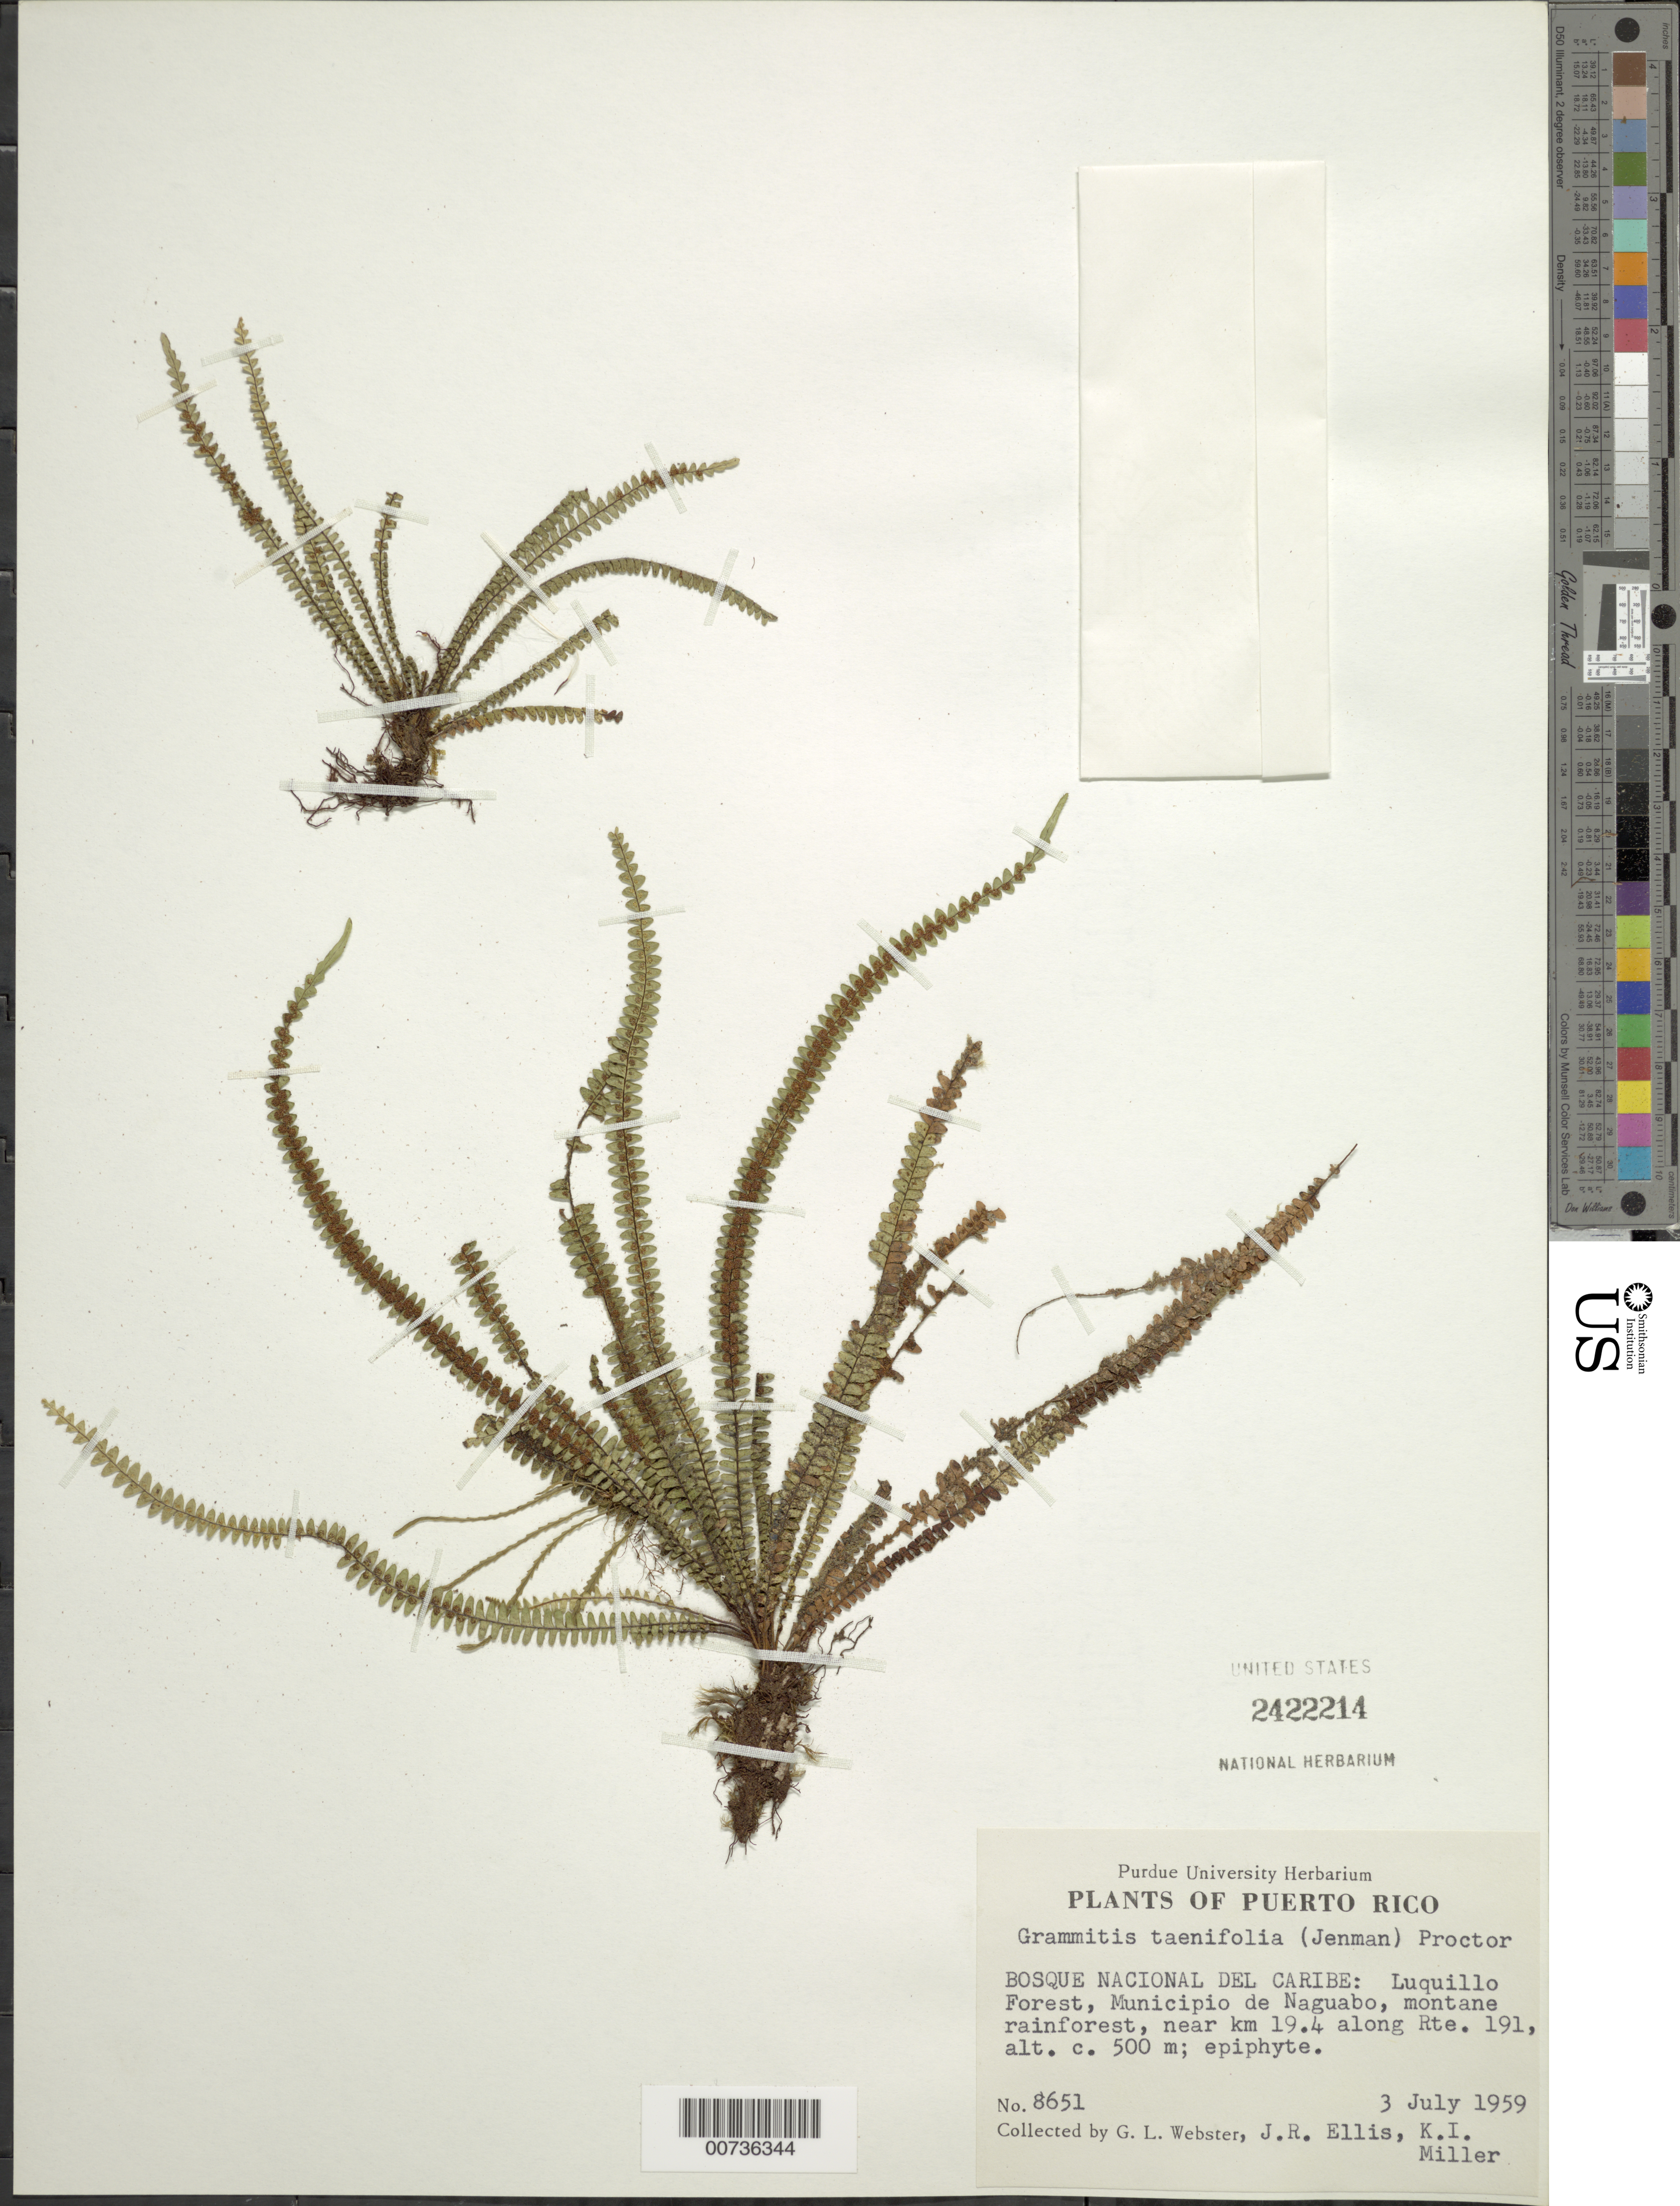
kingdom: Plantae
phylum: Tracheophyta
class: Polypodiopsida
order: Polypodiales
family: Polypodiaceae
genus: Moranopteris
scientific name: Moranopteris taenifolia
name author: (Jenman) R. Y. Hirai & J. Prado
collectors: G. L. Webster, J. R. Ellis & K. I. Miller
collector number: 8651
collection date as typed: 03 Jul 1959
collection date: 1959-07-03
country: Puerto Rico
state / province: Naguabo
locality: Bosque Nacional del Caribe: Luquillo Forest, Municipio de Naguabo, montane rainforest, near km 19.4 along Rte. 191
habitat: Epiphyte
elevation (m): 500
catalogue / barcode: US 2422214